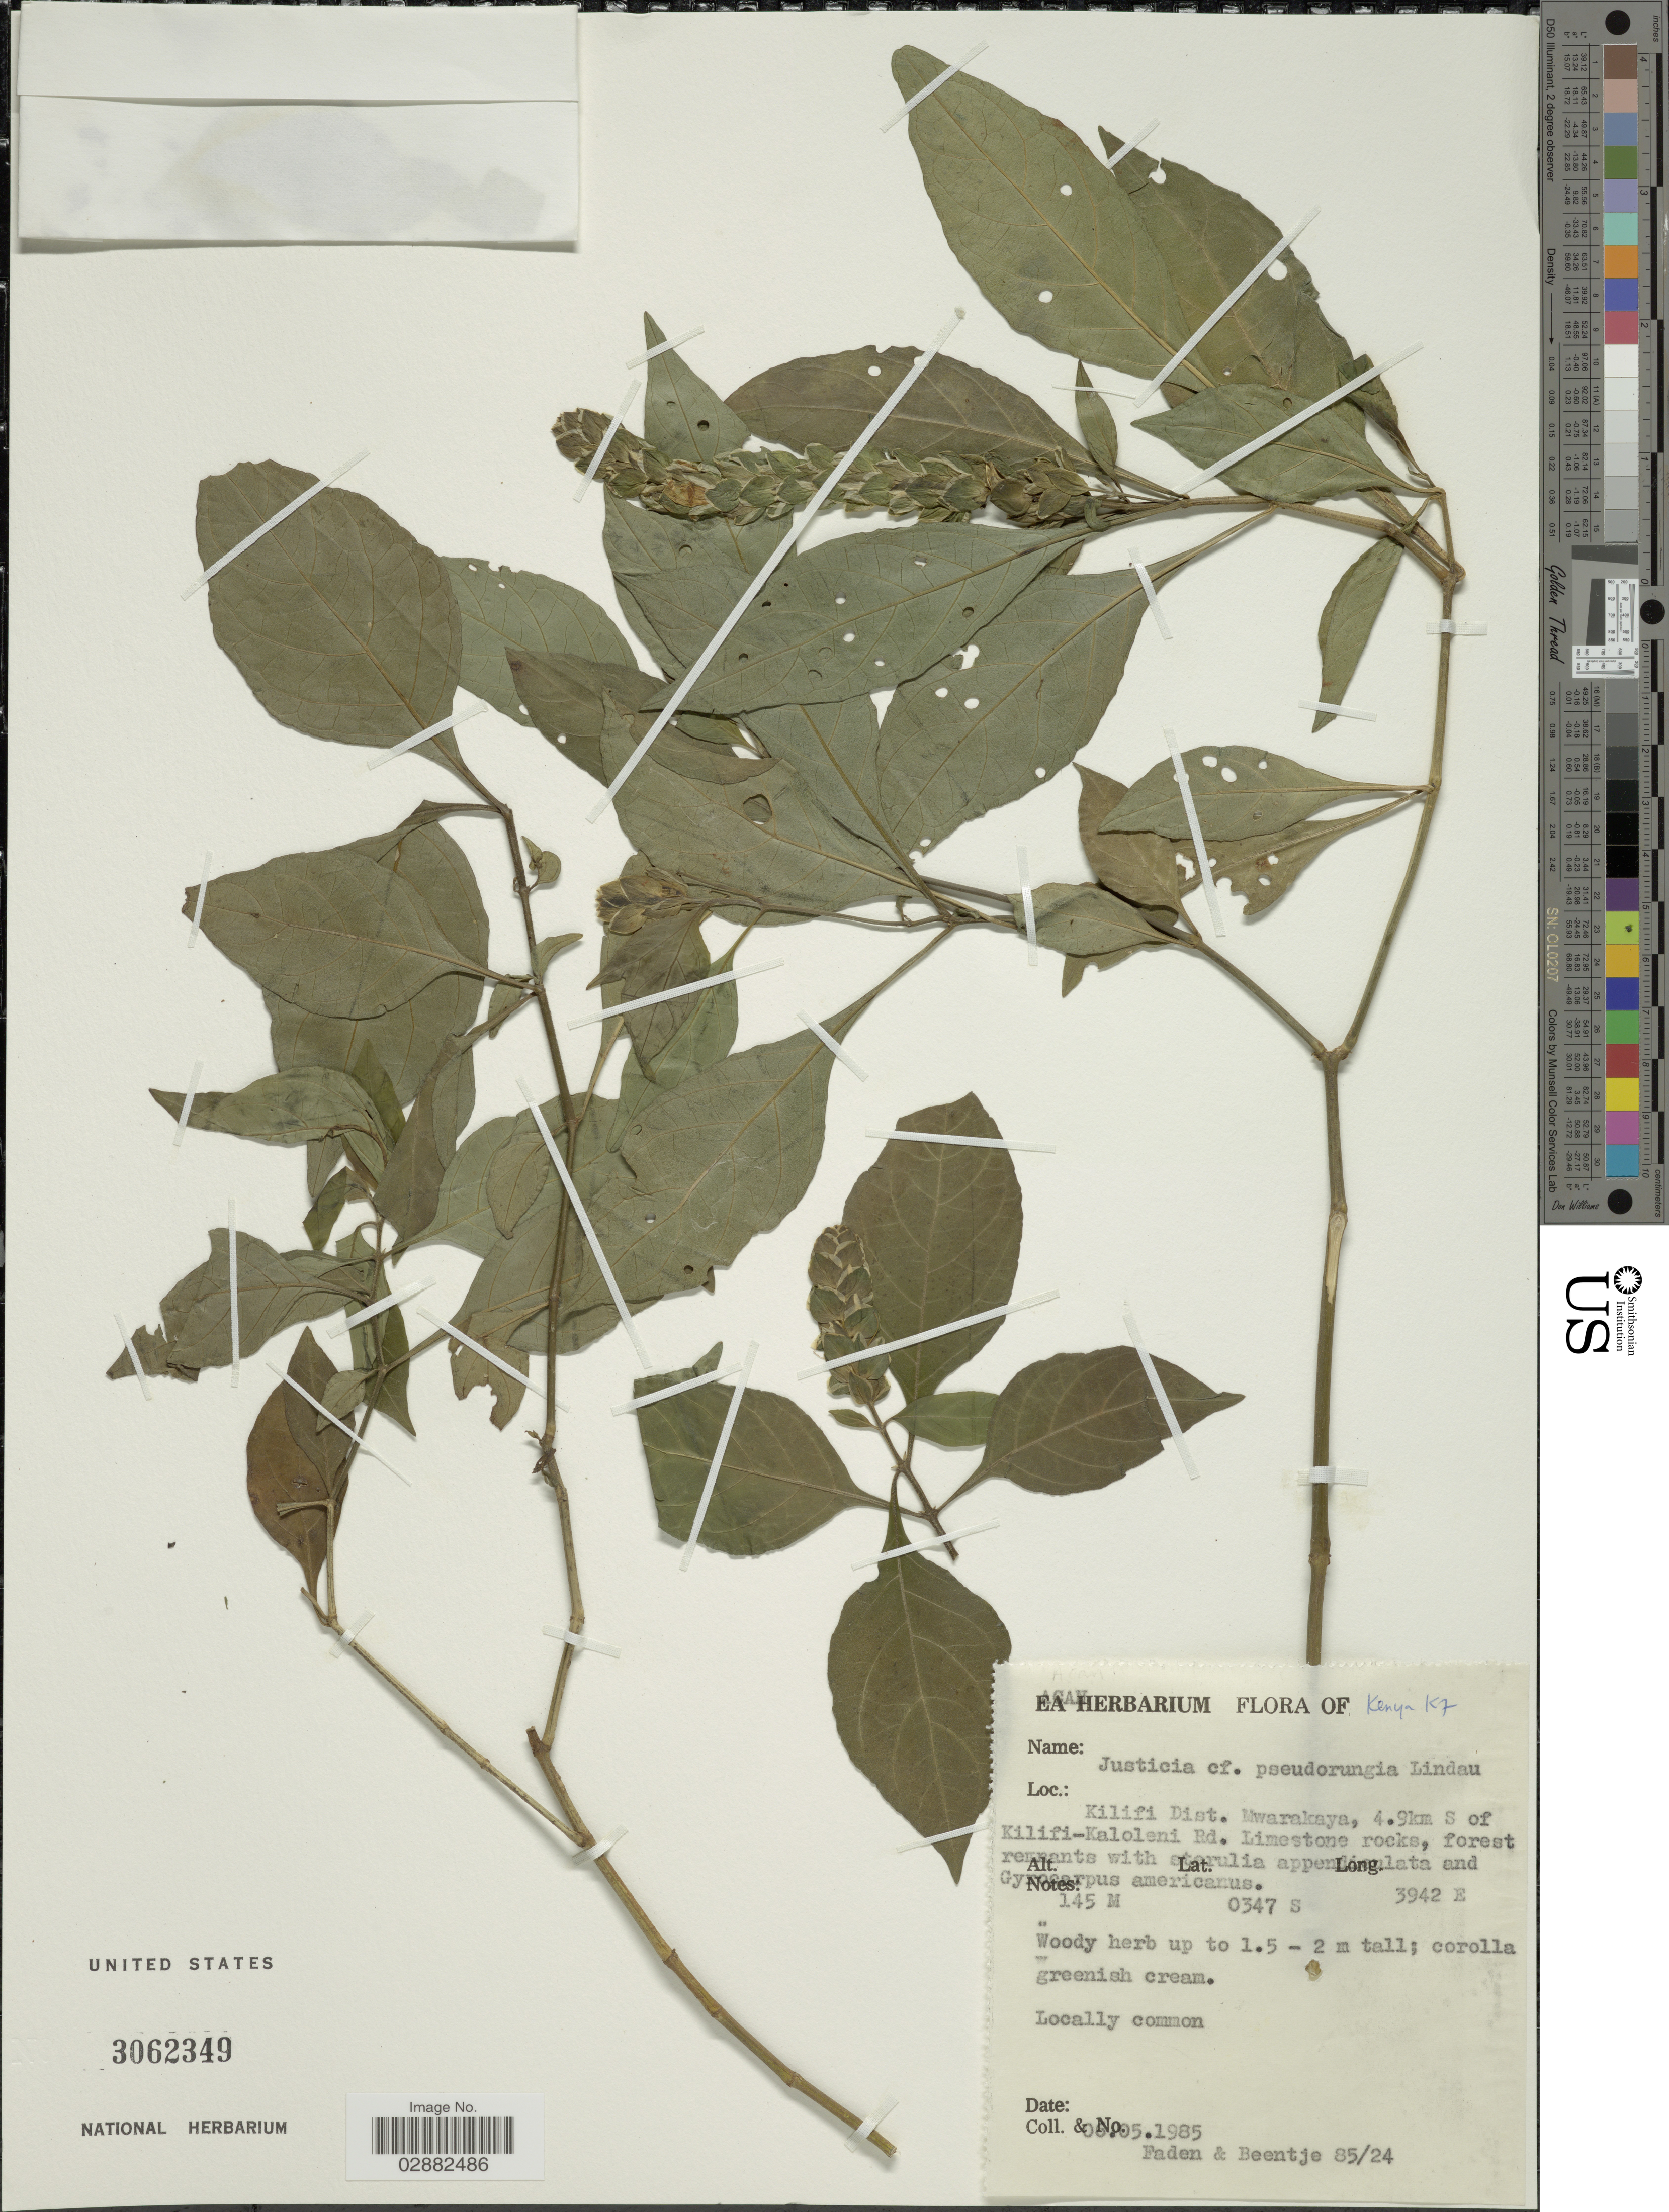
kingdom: Plantae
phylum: Tracheophyta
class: Magnoliopsida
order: Lamiales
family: Acanthaceae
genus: Justicia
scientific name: Justicia pseudorungia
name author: Lindau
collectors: -- Faden & -- Beentje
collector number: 85/24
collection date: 1985-05-06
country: Kenya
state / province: Kilifi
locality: K7, Kilifi Dist. Mwarakaya, 4.9km S of Kilifi-Kaloleni Rd.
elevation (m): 145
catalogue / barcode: US 3062349